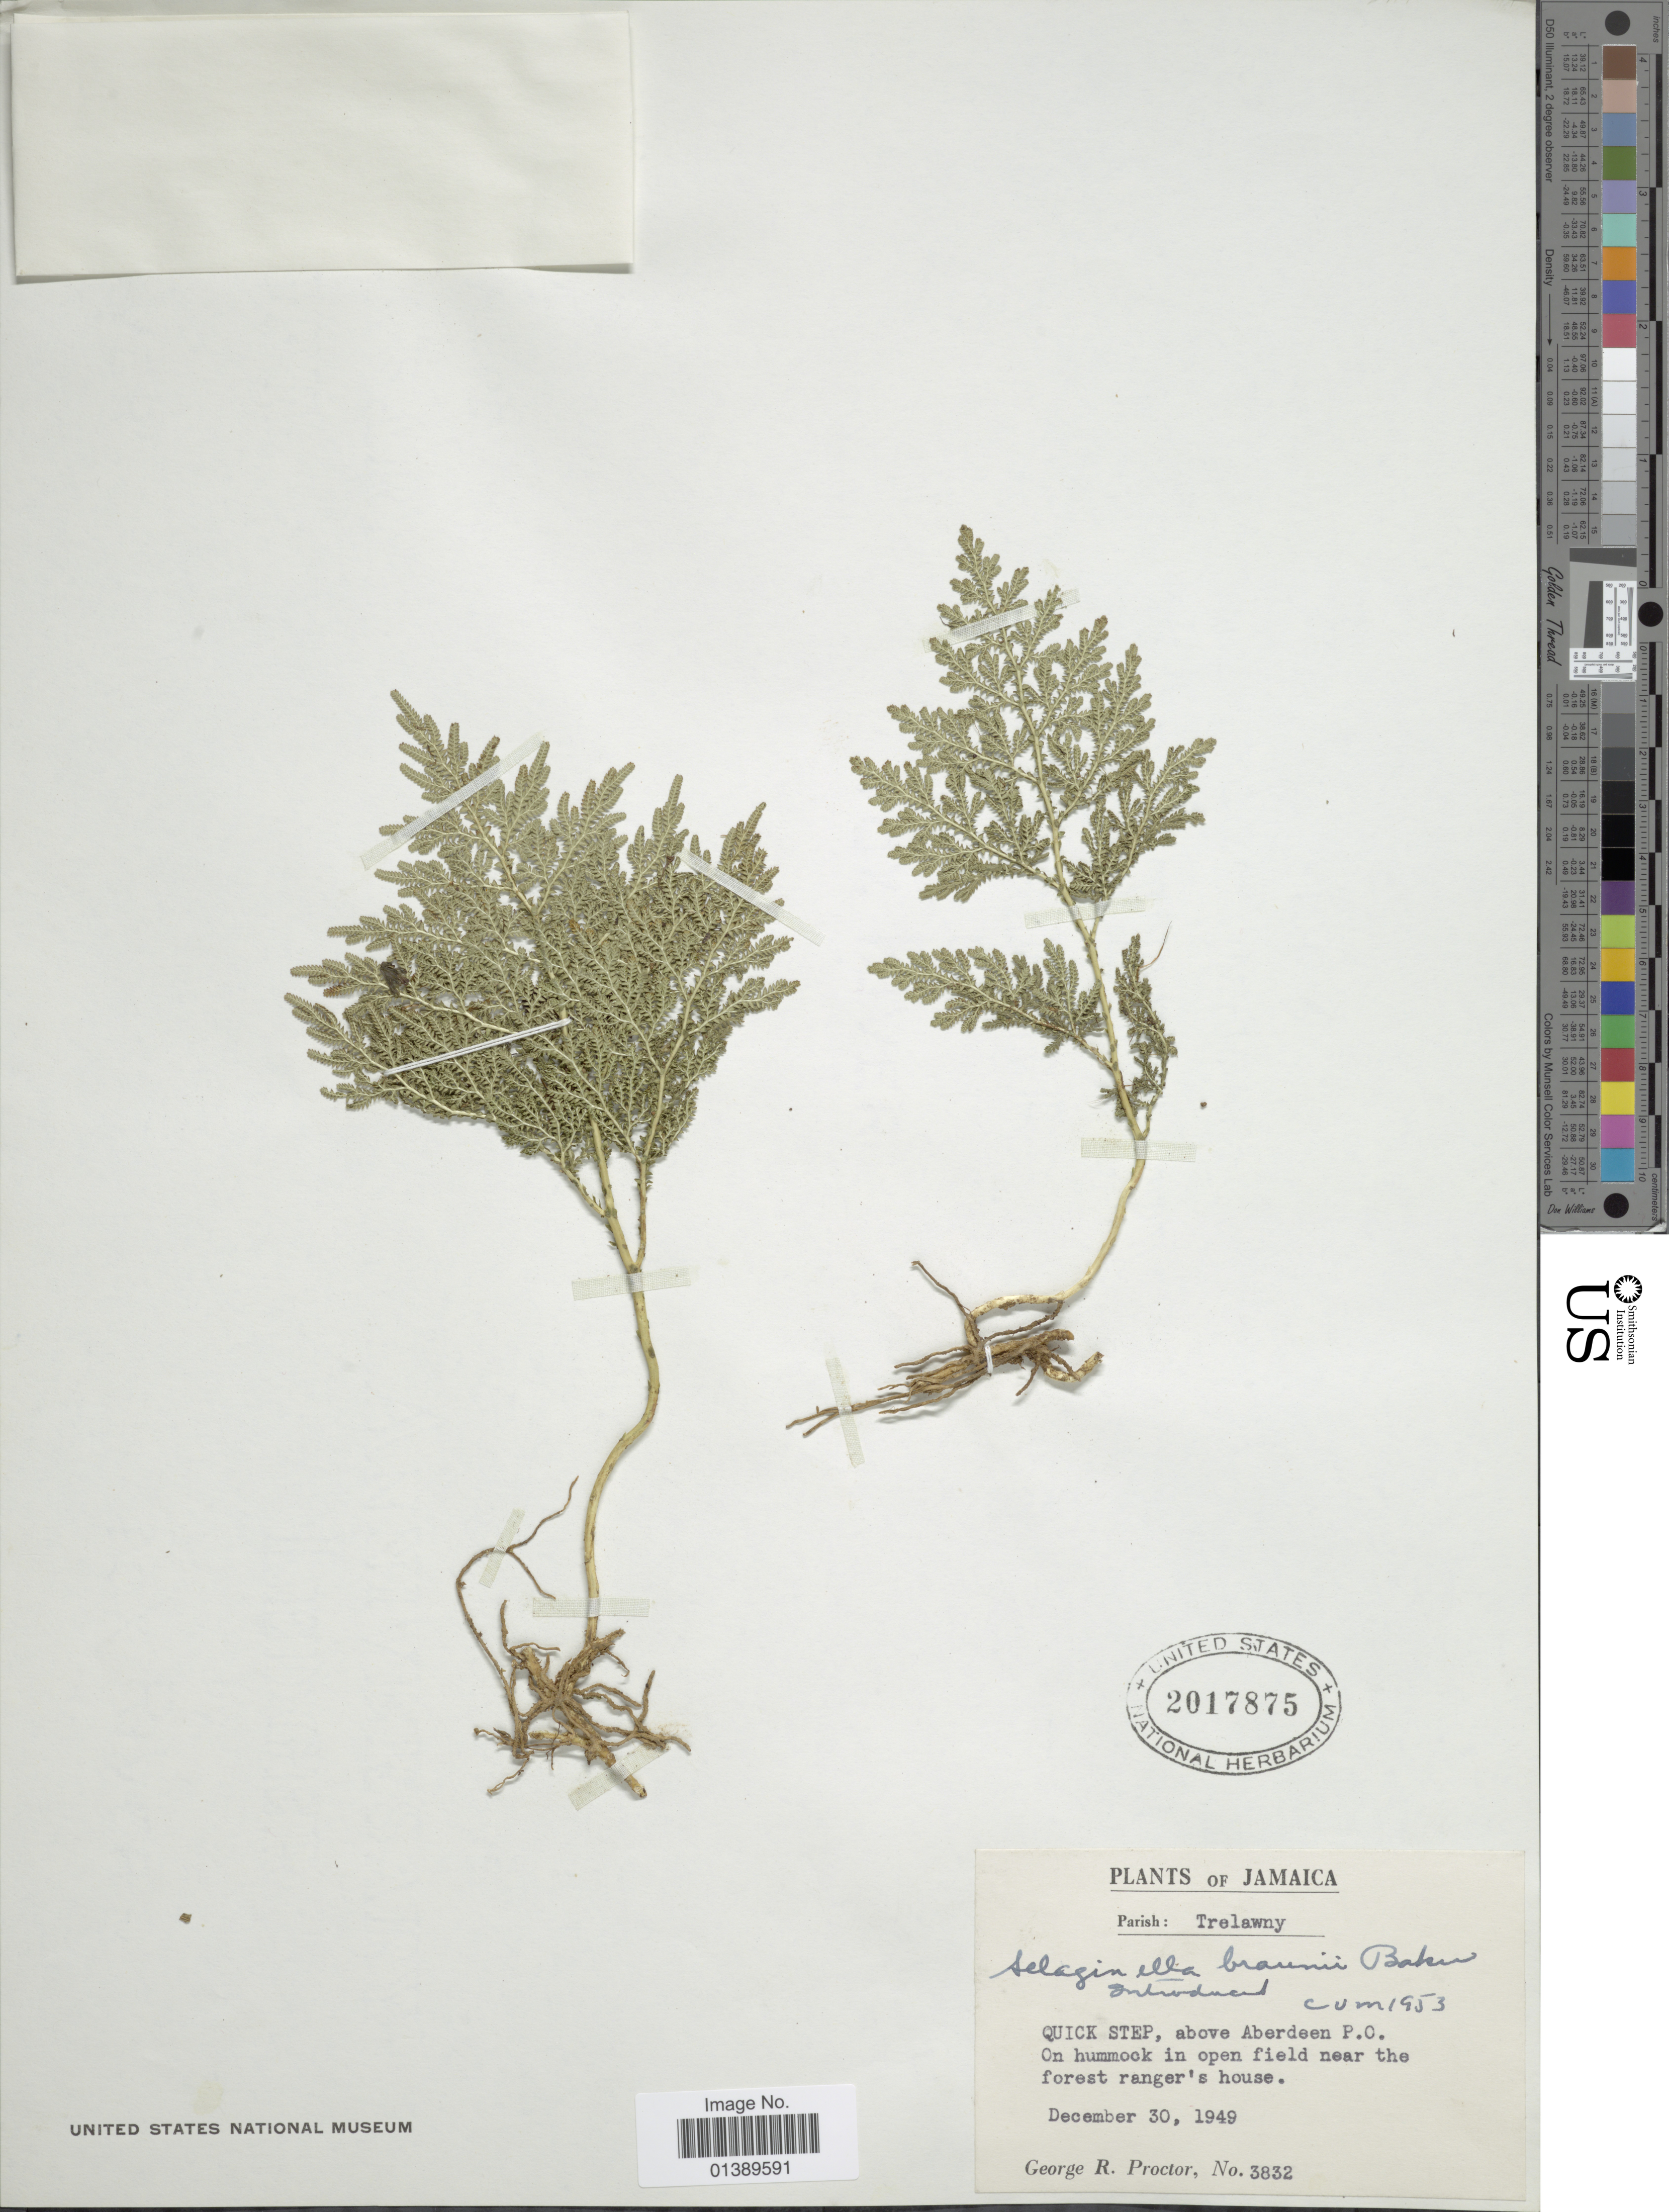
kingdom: Plantae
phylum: Tracheophyta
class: Lycopodiopsida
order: Selaginellales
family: Selaginellaceae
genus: Selaginella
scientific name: Selaginella braunii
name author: Baker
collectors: G. R. Proctor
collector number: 3832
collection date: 1949-12-30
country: Jamaica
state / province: Trelawny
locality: Quick Step, above Aberdeen p.O. On hummock in open field near the forest ranger's house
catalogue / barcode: US 2017875